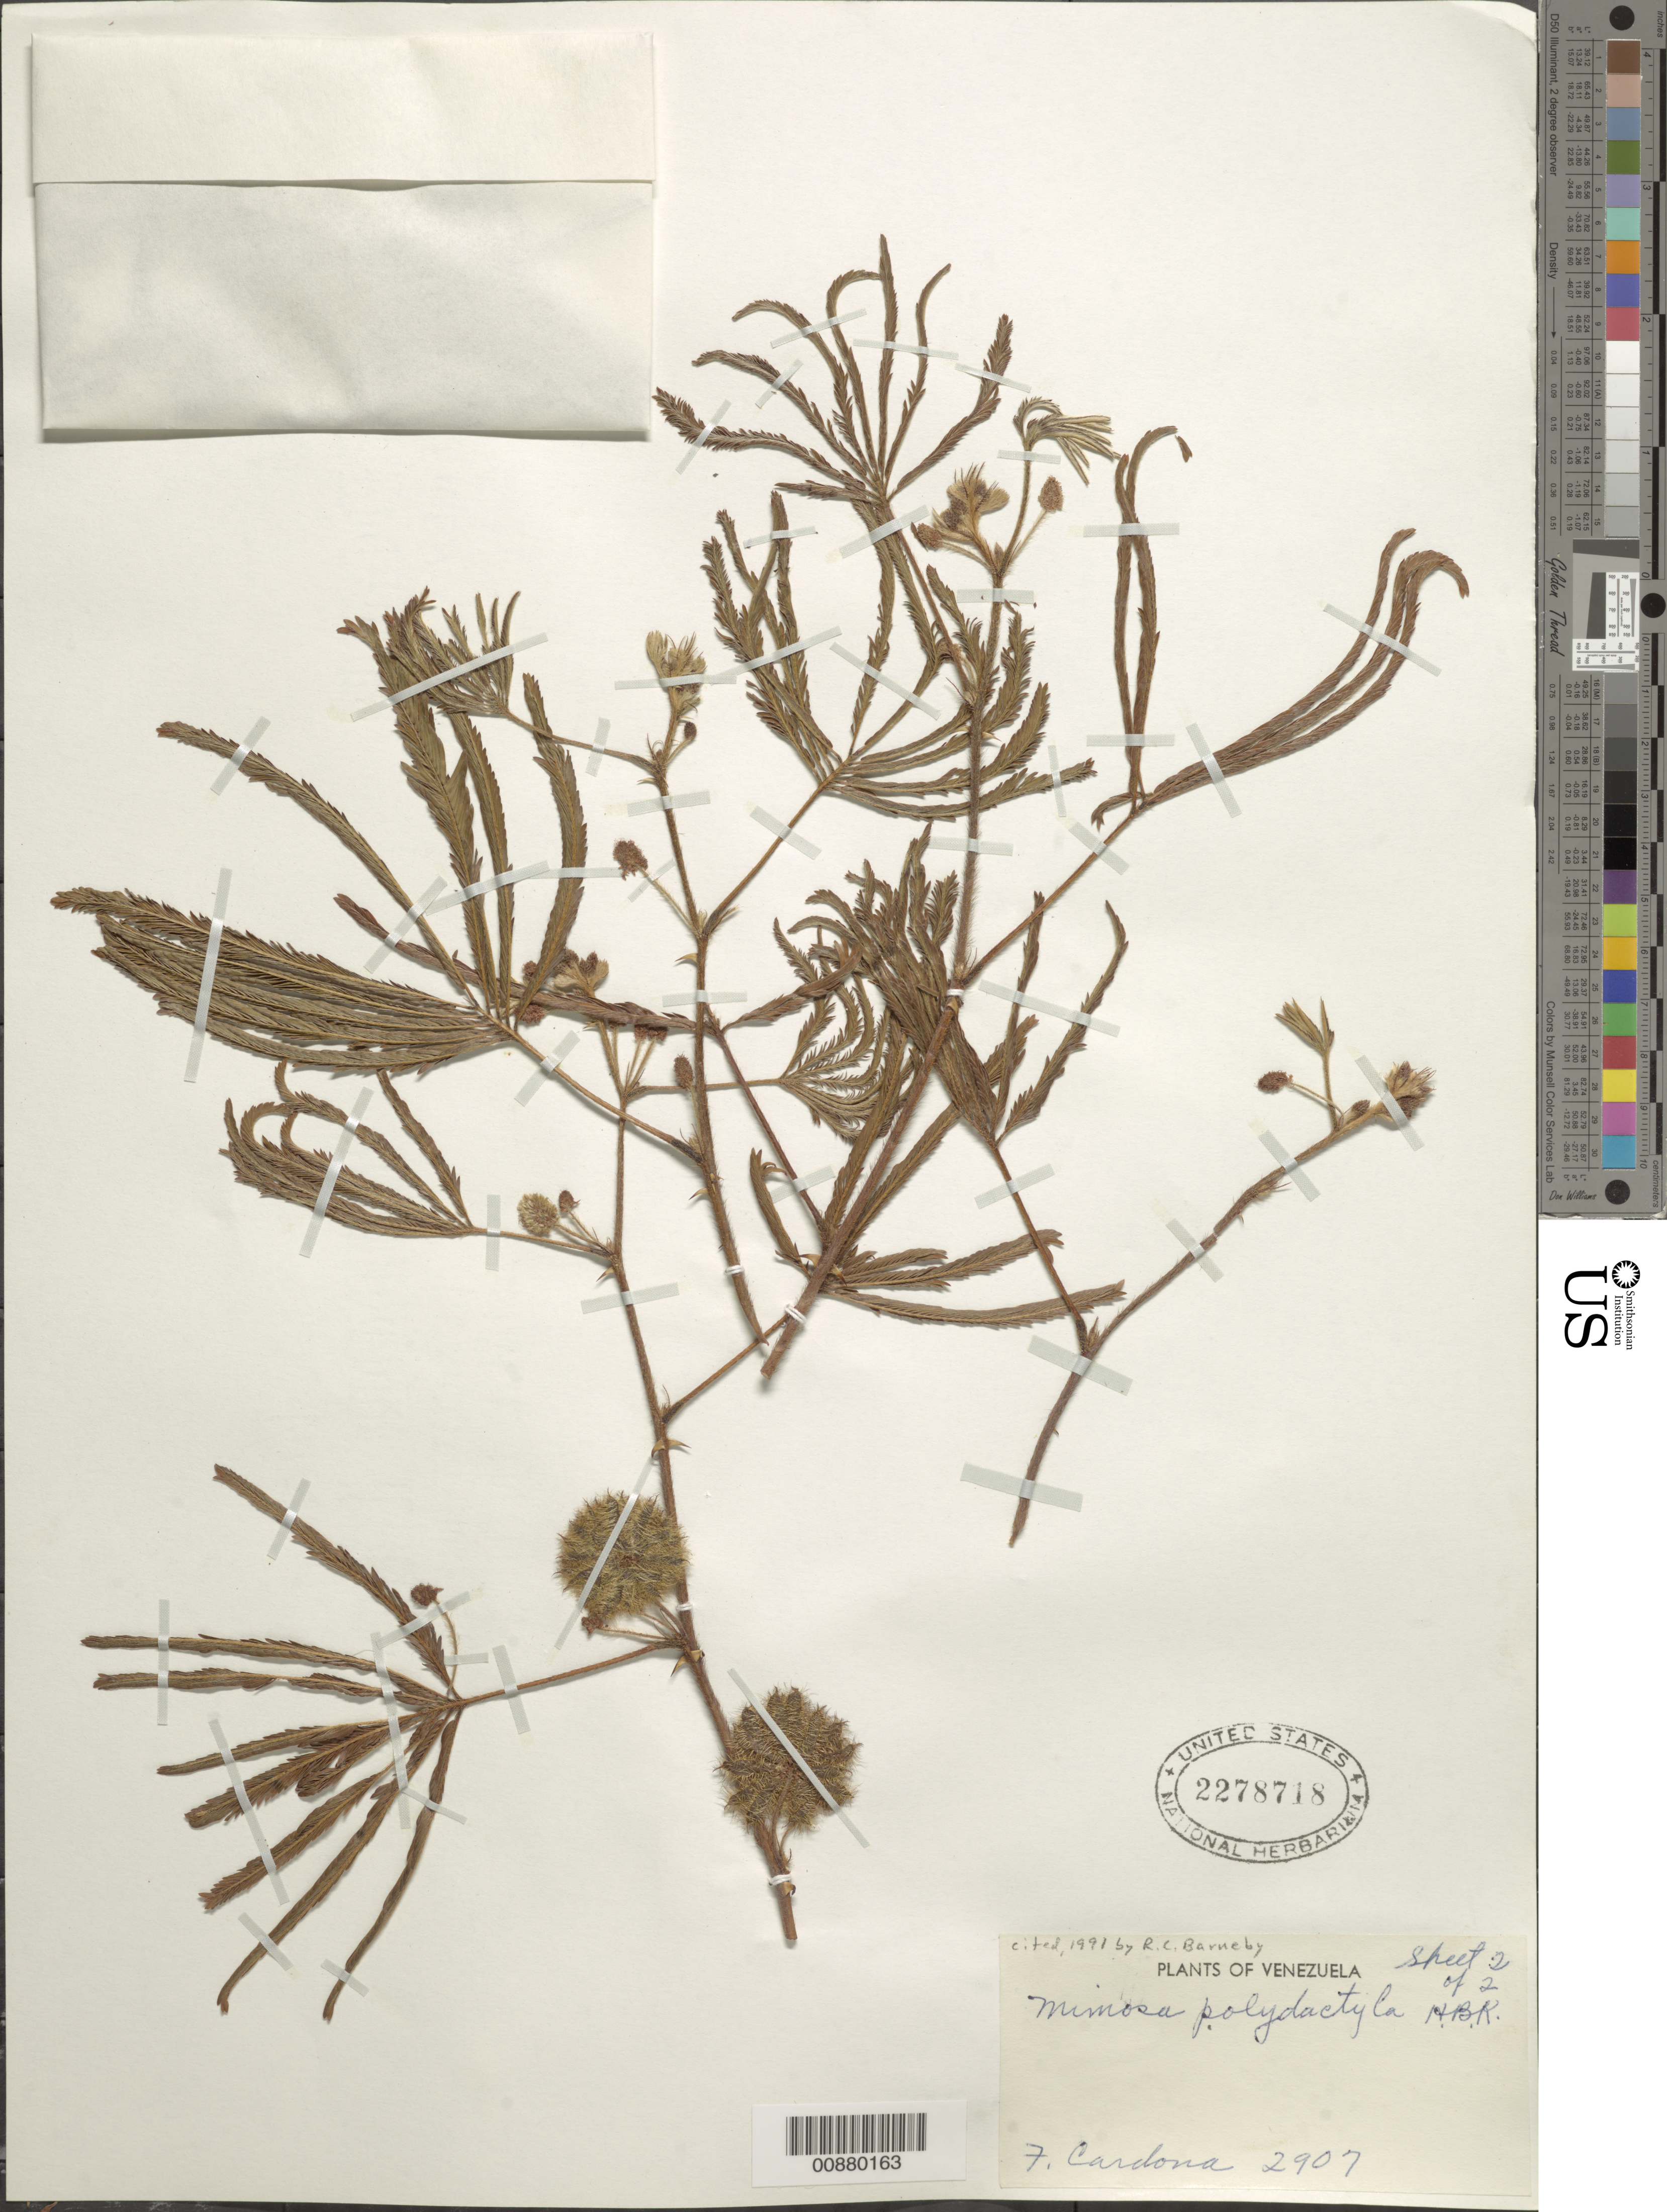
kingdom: Plantae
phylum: Tracheophyta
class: Magnoliopsida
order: Fabales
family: Fabaceae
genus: Mimosa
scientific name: Mimosa polydactyla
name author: Humb. & Bonpl. ex Willd.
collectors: F. Cardona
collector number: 2907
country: Venezuela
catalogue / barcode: US 2278718